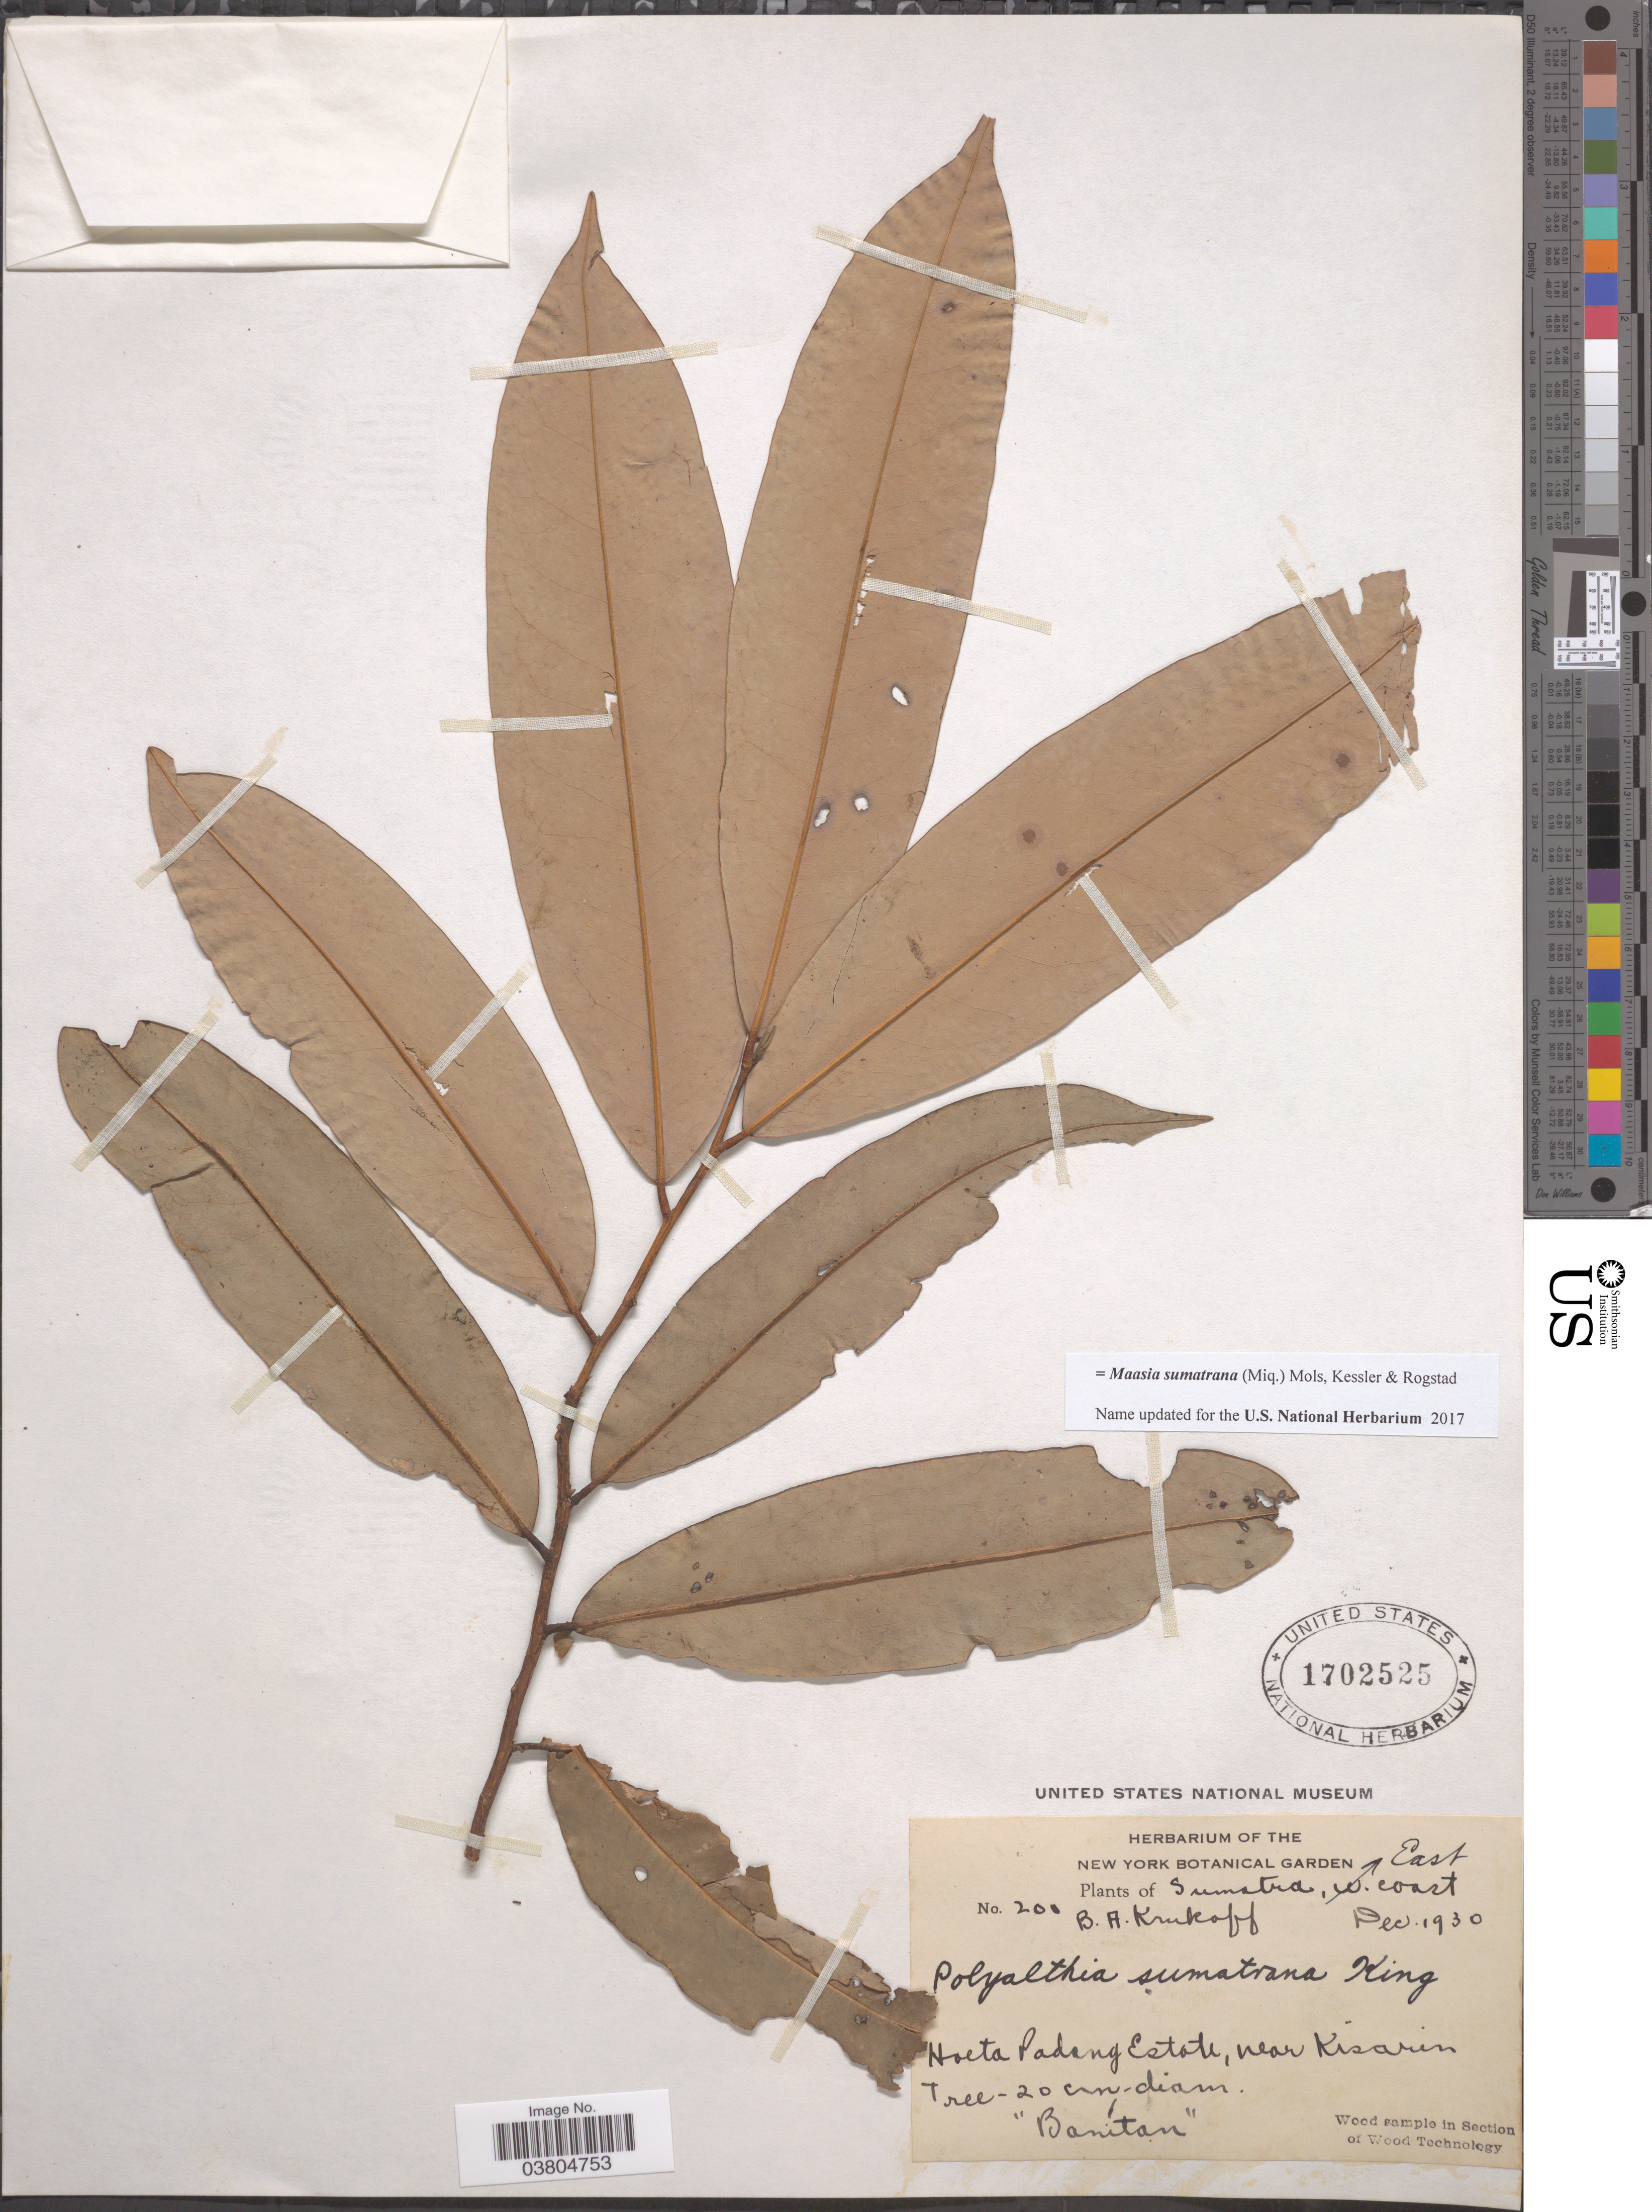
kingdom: Plantae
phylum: Tracheophyta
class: Magnoliopsida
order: Magnoliales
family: Annonaceae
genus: Maasia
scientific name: Maasia sumatrana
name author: (Miq.) Mols et al.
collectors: B. A. Krukoff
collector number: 200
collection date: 1930-12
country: Indonesia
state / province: Sumatra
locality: East Coast. Hoeta Padang Estok, near Kisarin.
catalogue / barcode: US 1702525